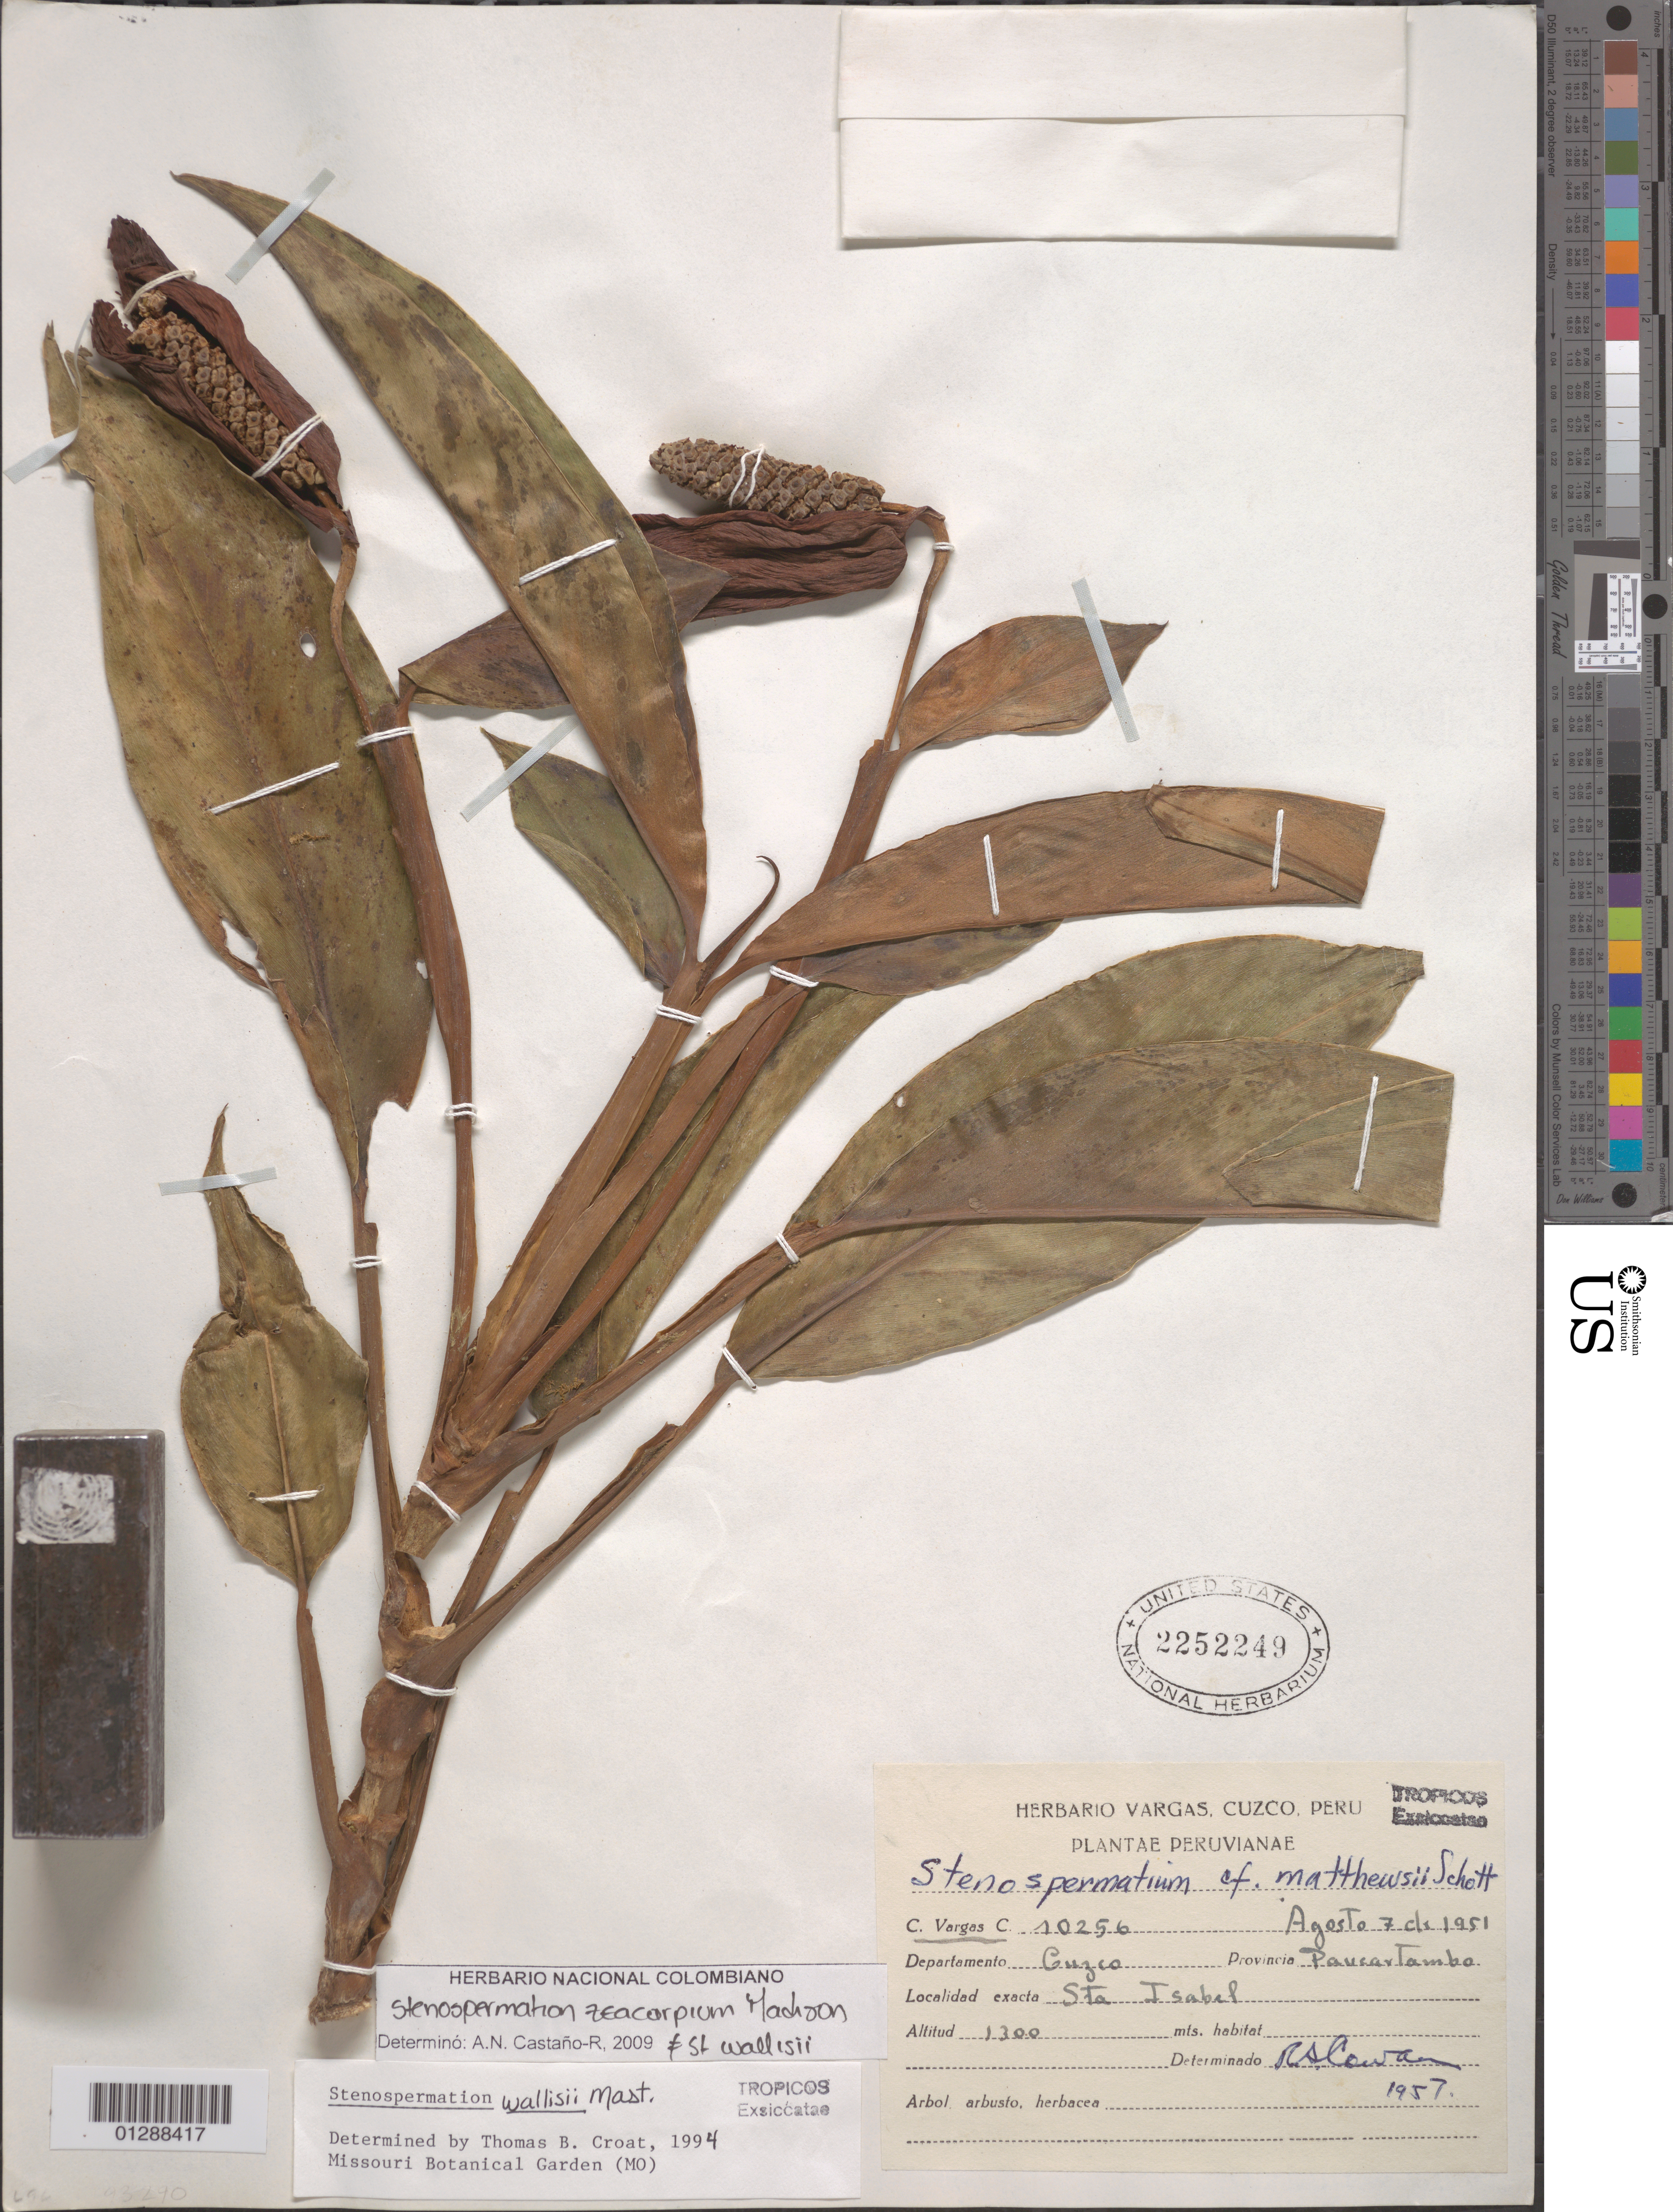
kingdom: Plantae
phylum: Tracheophyta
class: Liliopsida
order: Alismatales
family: Araceae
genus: Stenospermation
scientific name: Stenospermation zeacarpium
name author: Madison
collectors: C. Vargas Calderón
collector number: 10256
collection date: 1951-08-07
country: Peru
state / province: Cusco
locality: Departamento Cuzco. Provincia Paucartambo. Sta Isabel.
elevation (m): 1300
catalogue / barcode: US 2252249